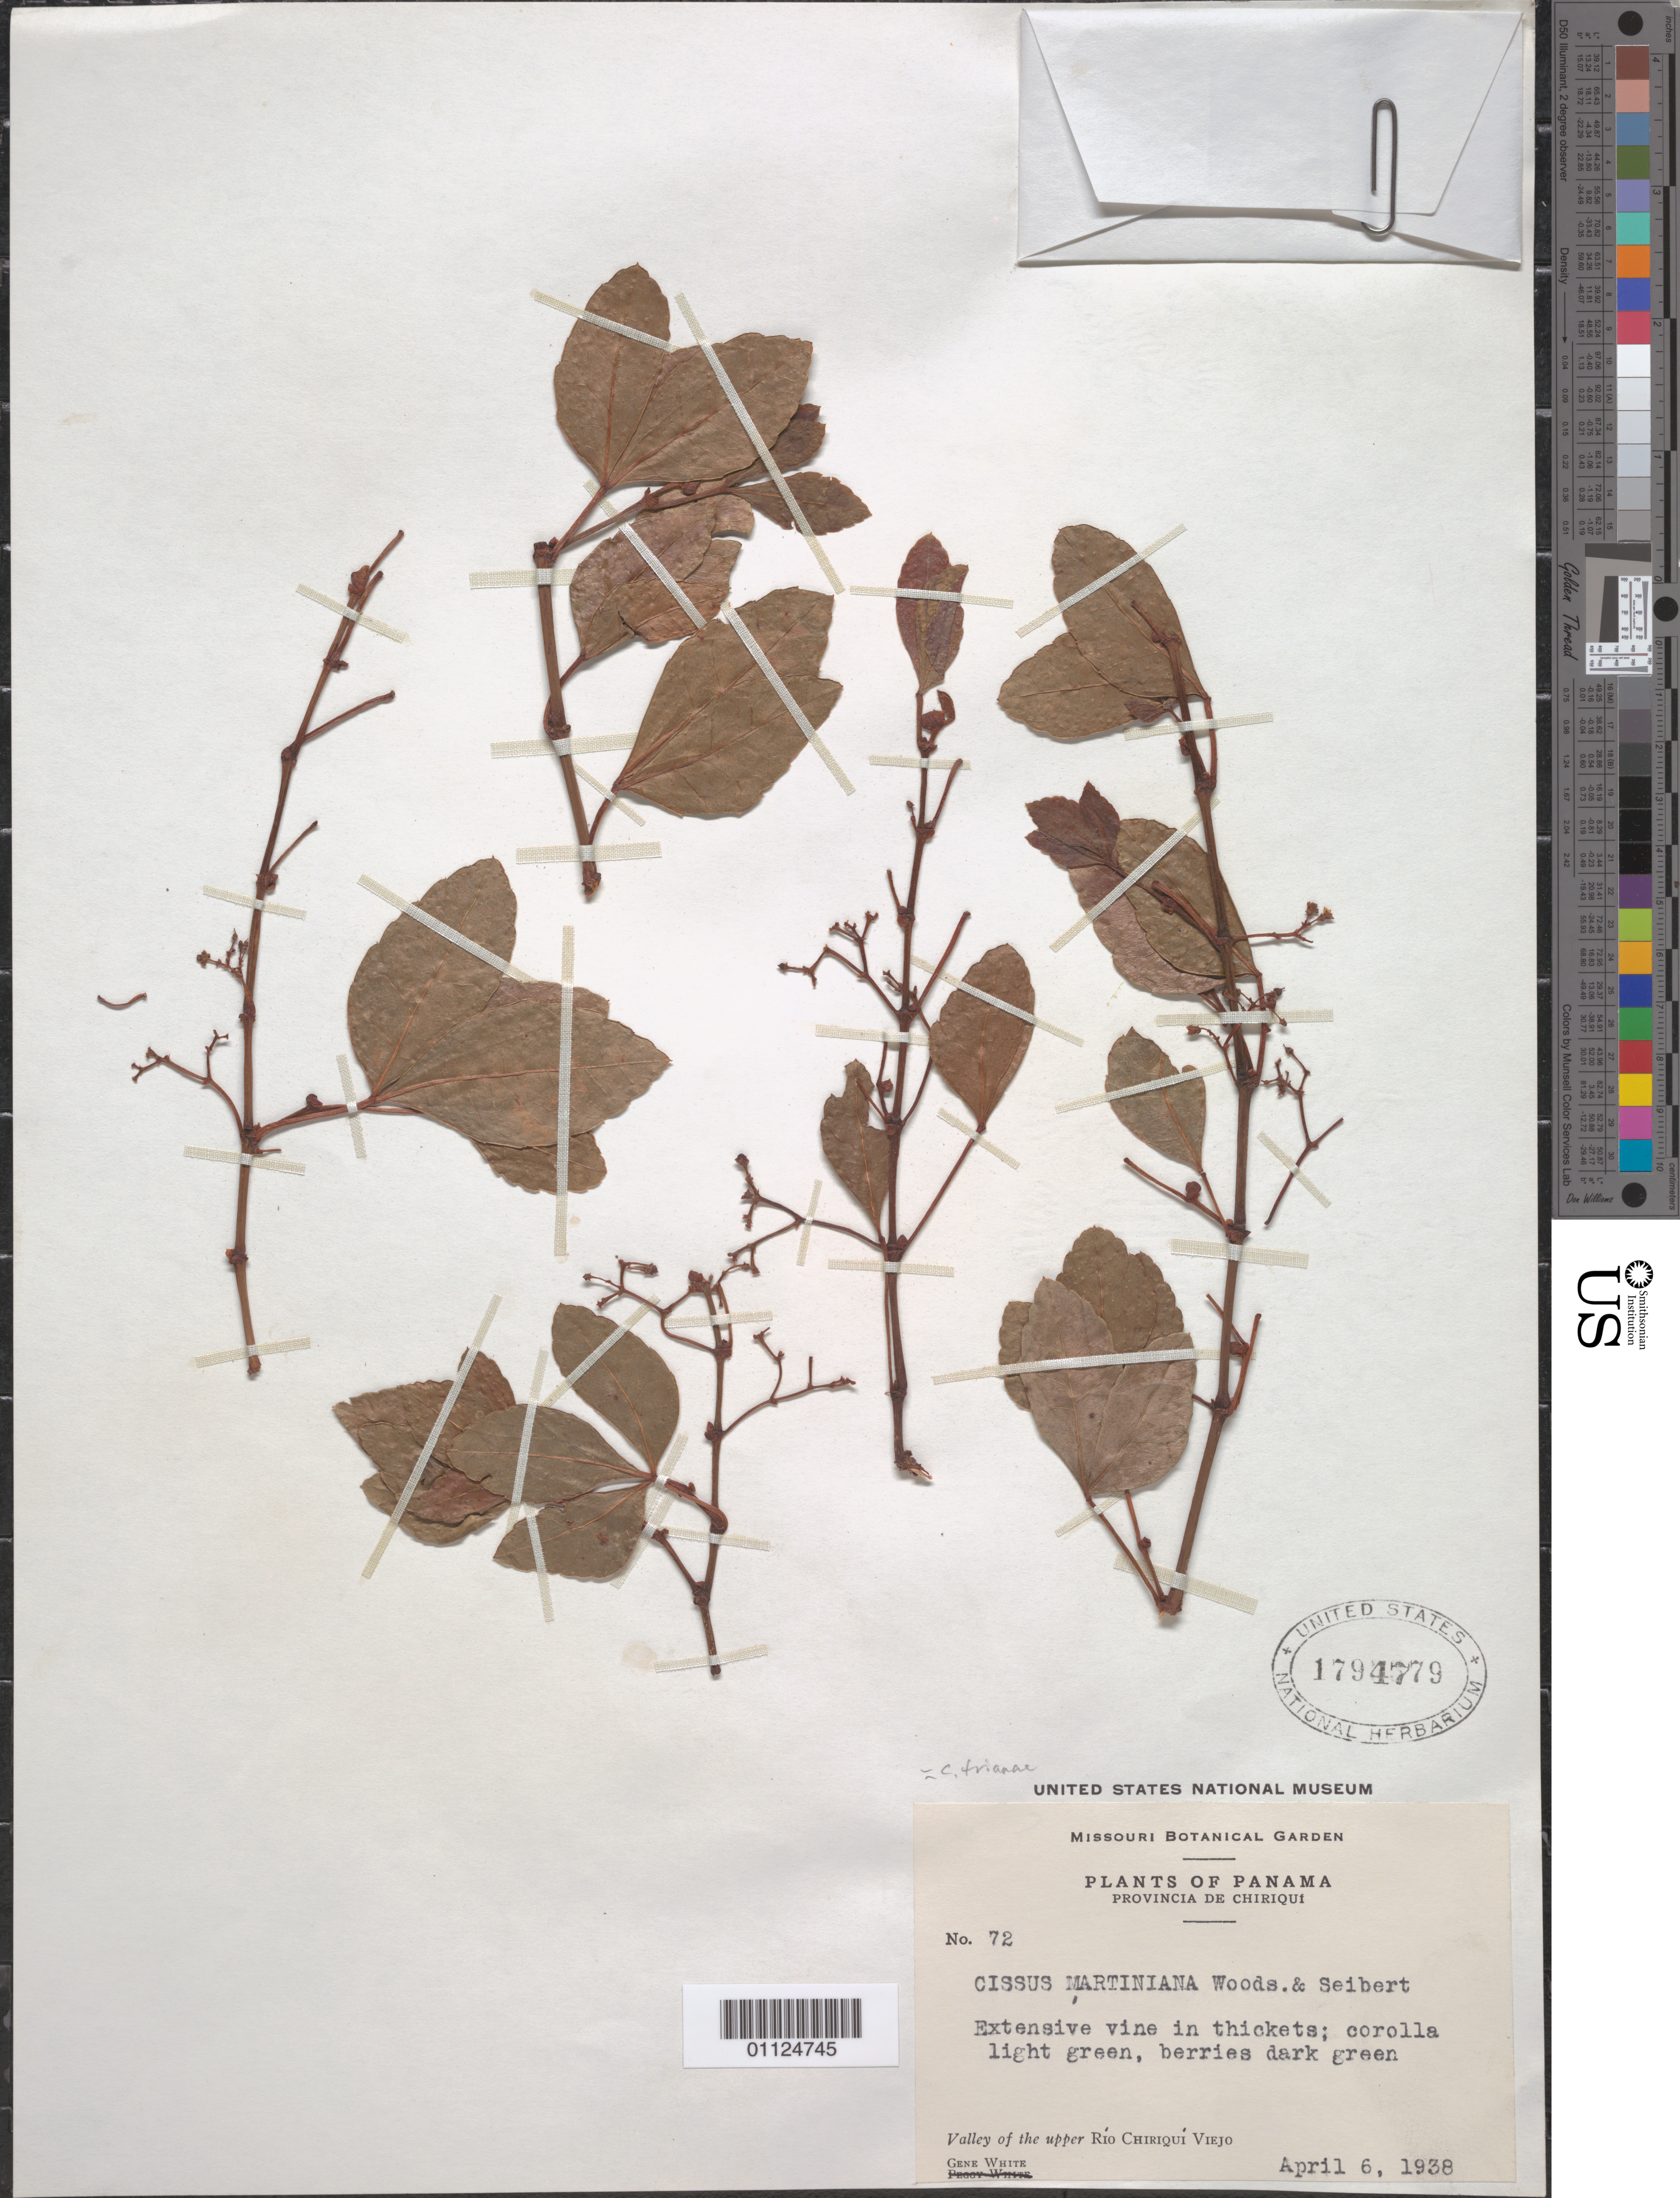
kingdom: Plantae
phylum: Tracheophyta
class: Magnoliopsida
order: Vitales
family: Vitaceae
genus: Cissus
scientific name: Cissus trianae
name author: Planch.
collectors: G. White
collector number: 72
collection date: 1938-04-06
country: Panama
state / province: Chiriquí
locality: Valley of the upper Rio Chiriqui Viejo.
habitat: Extensive vine in thickets.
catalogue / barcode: US 1794779